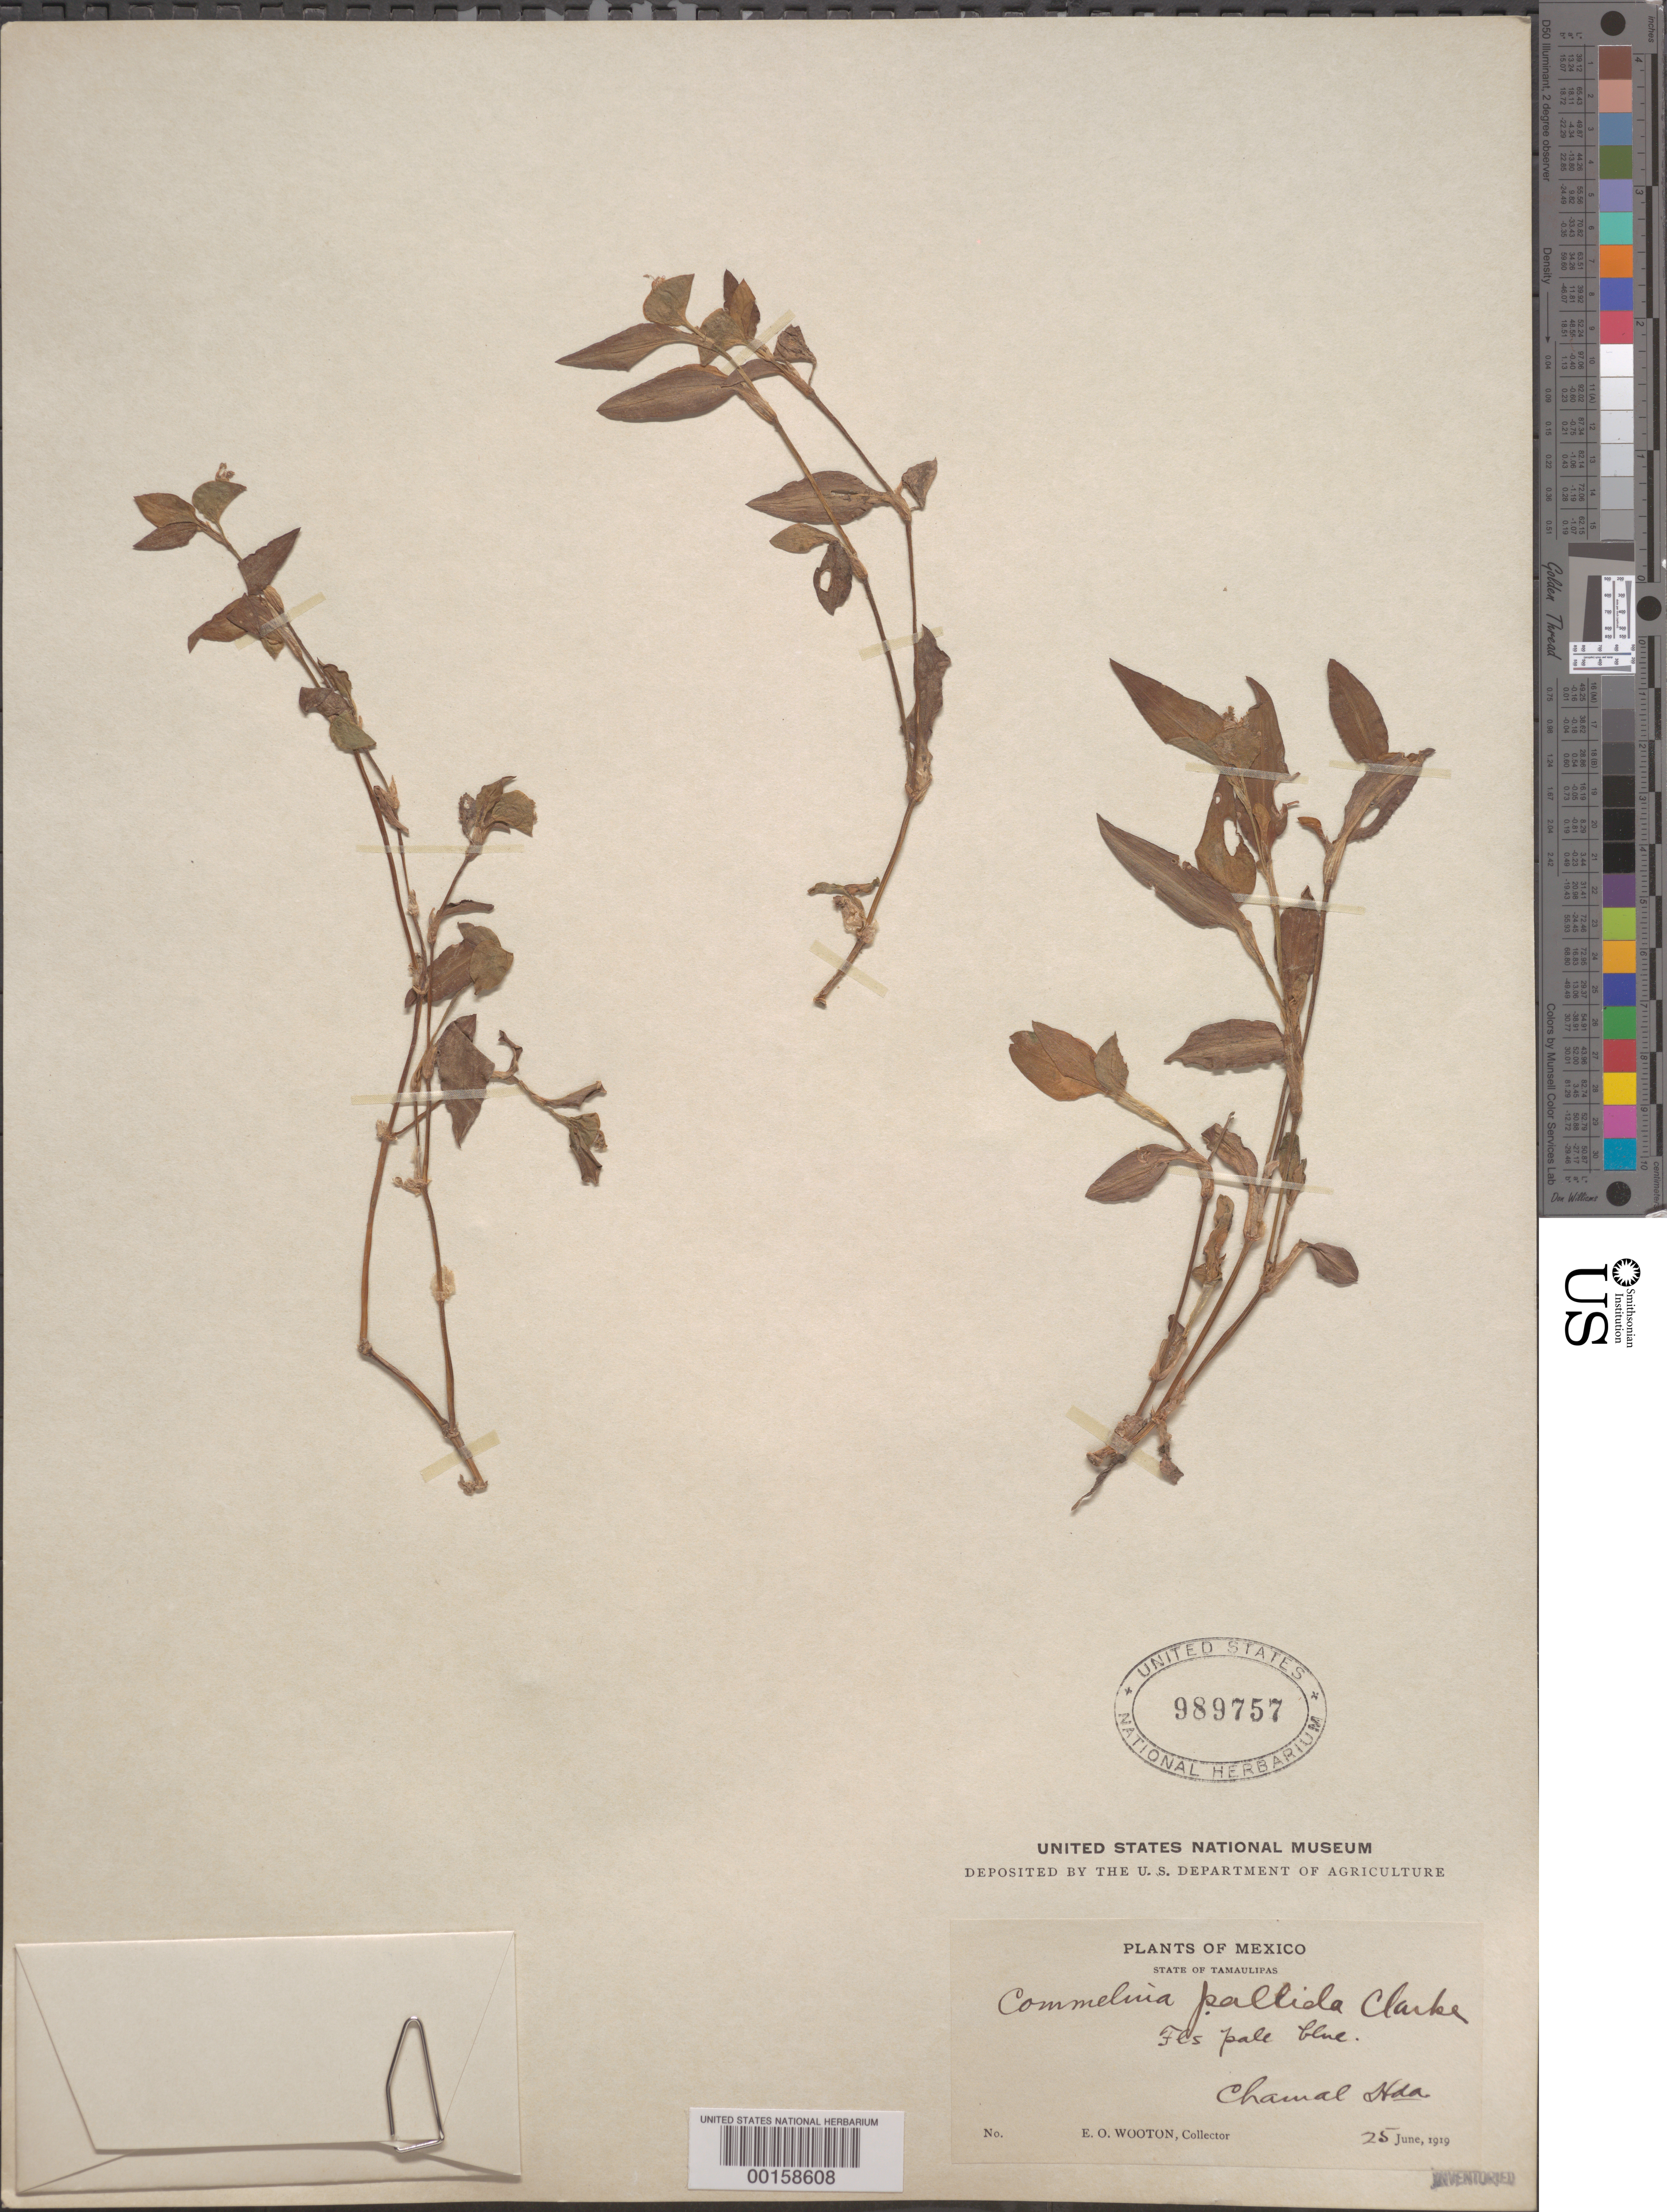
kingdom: Plantae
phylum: Tracheophyta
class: Liliopsida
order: Commelinales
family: Commelinaceae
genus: Commelina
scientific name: Commelina erecta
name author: L.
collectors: E. O. Wooton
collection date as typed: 25 Jun 1919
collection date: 1919-06-25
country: Mexico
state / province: Tamaulipas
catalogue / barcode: US 989757